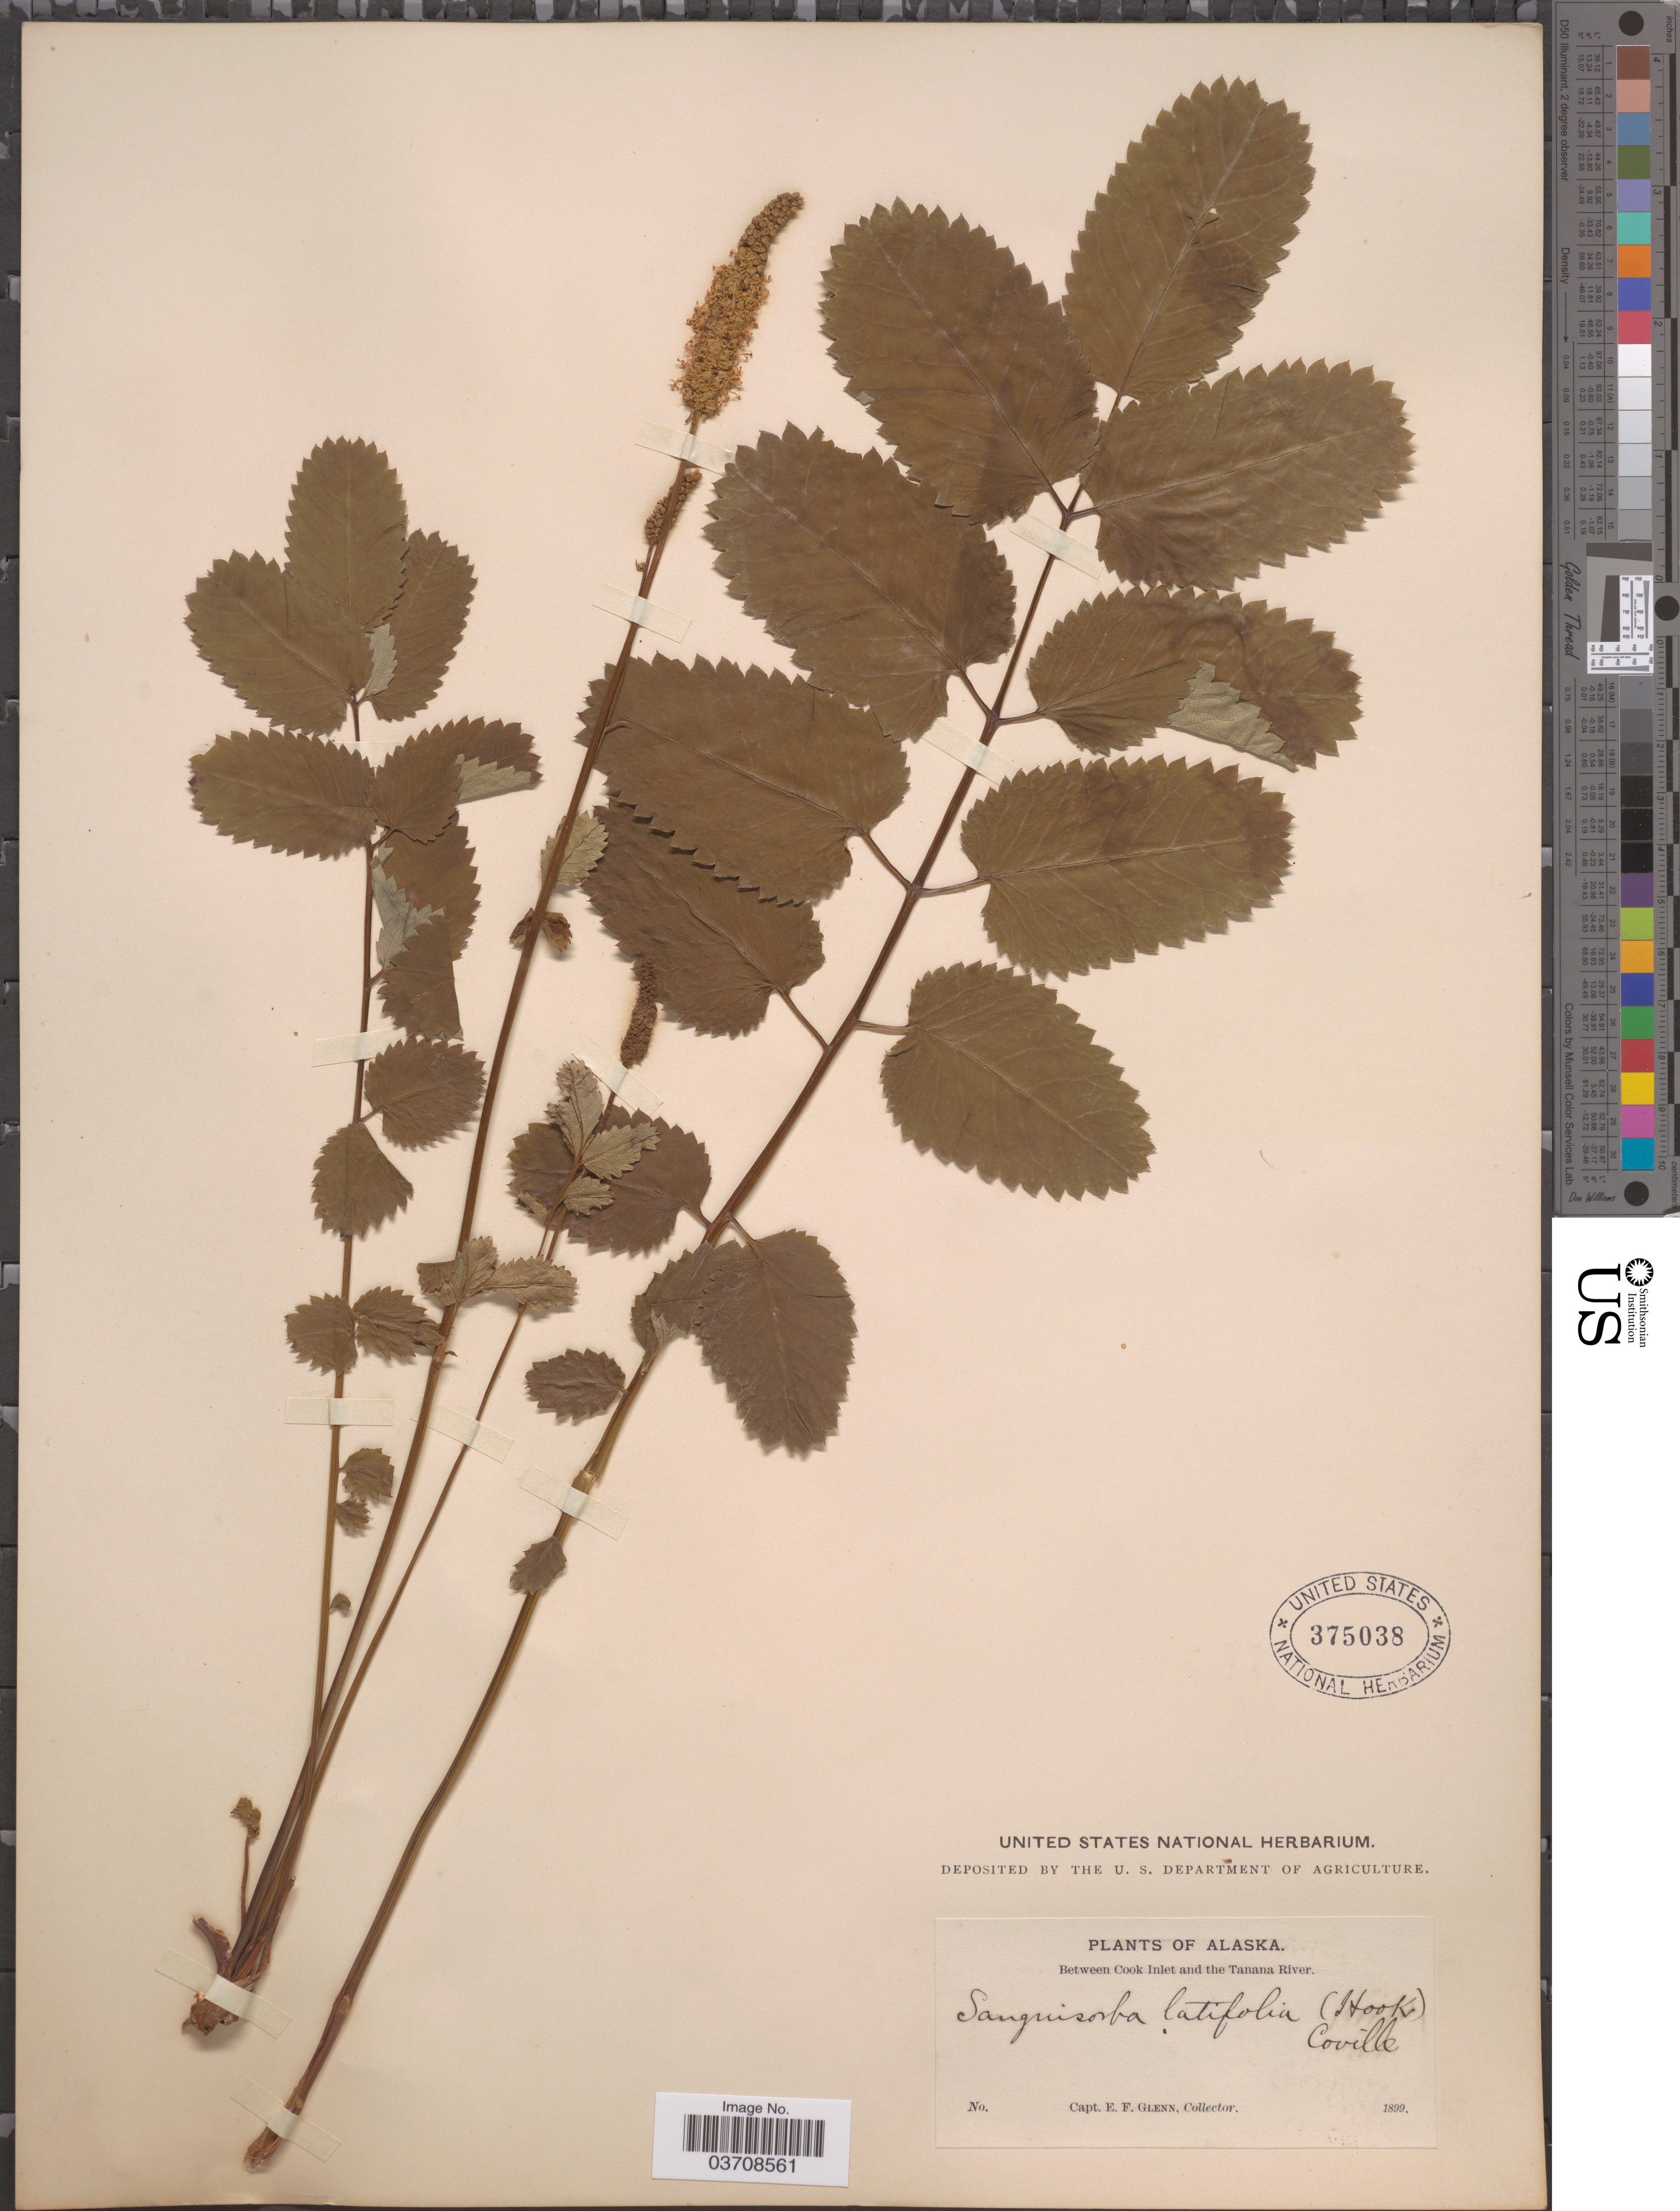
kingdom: Plantae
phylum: Tracheophyta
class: Magnoliopsida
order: Rosales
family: Rosaceae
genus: Sanguisorba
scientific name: Sanguisorba stipulata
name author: Raf.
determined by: Strong, Mark T., (BOT), Smithsonian Institution - National Museum of Natural History (UNITED STATES)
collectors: E. Glenn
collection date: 1899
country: United States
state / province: Alaska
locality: Between Cook Inlet and the Tanana River.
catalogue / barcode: US 375038